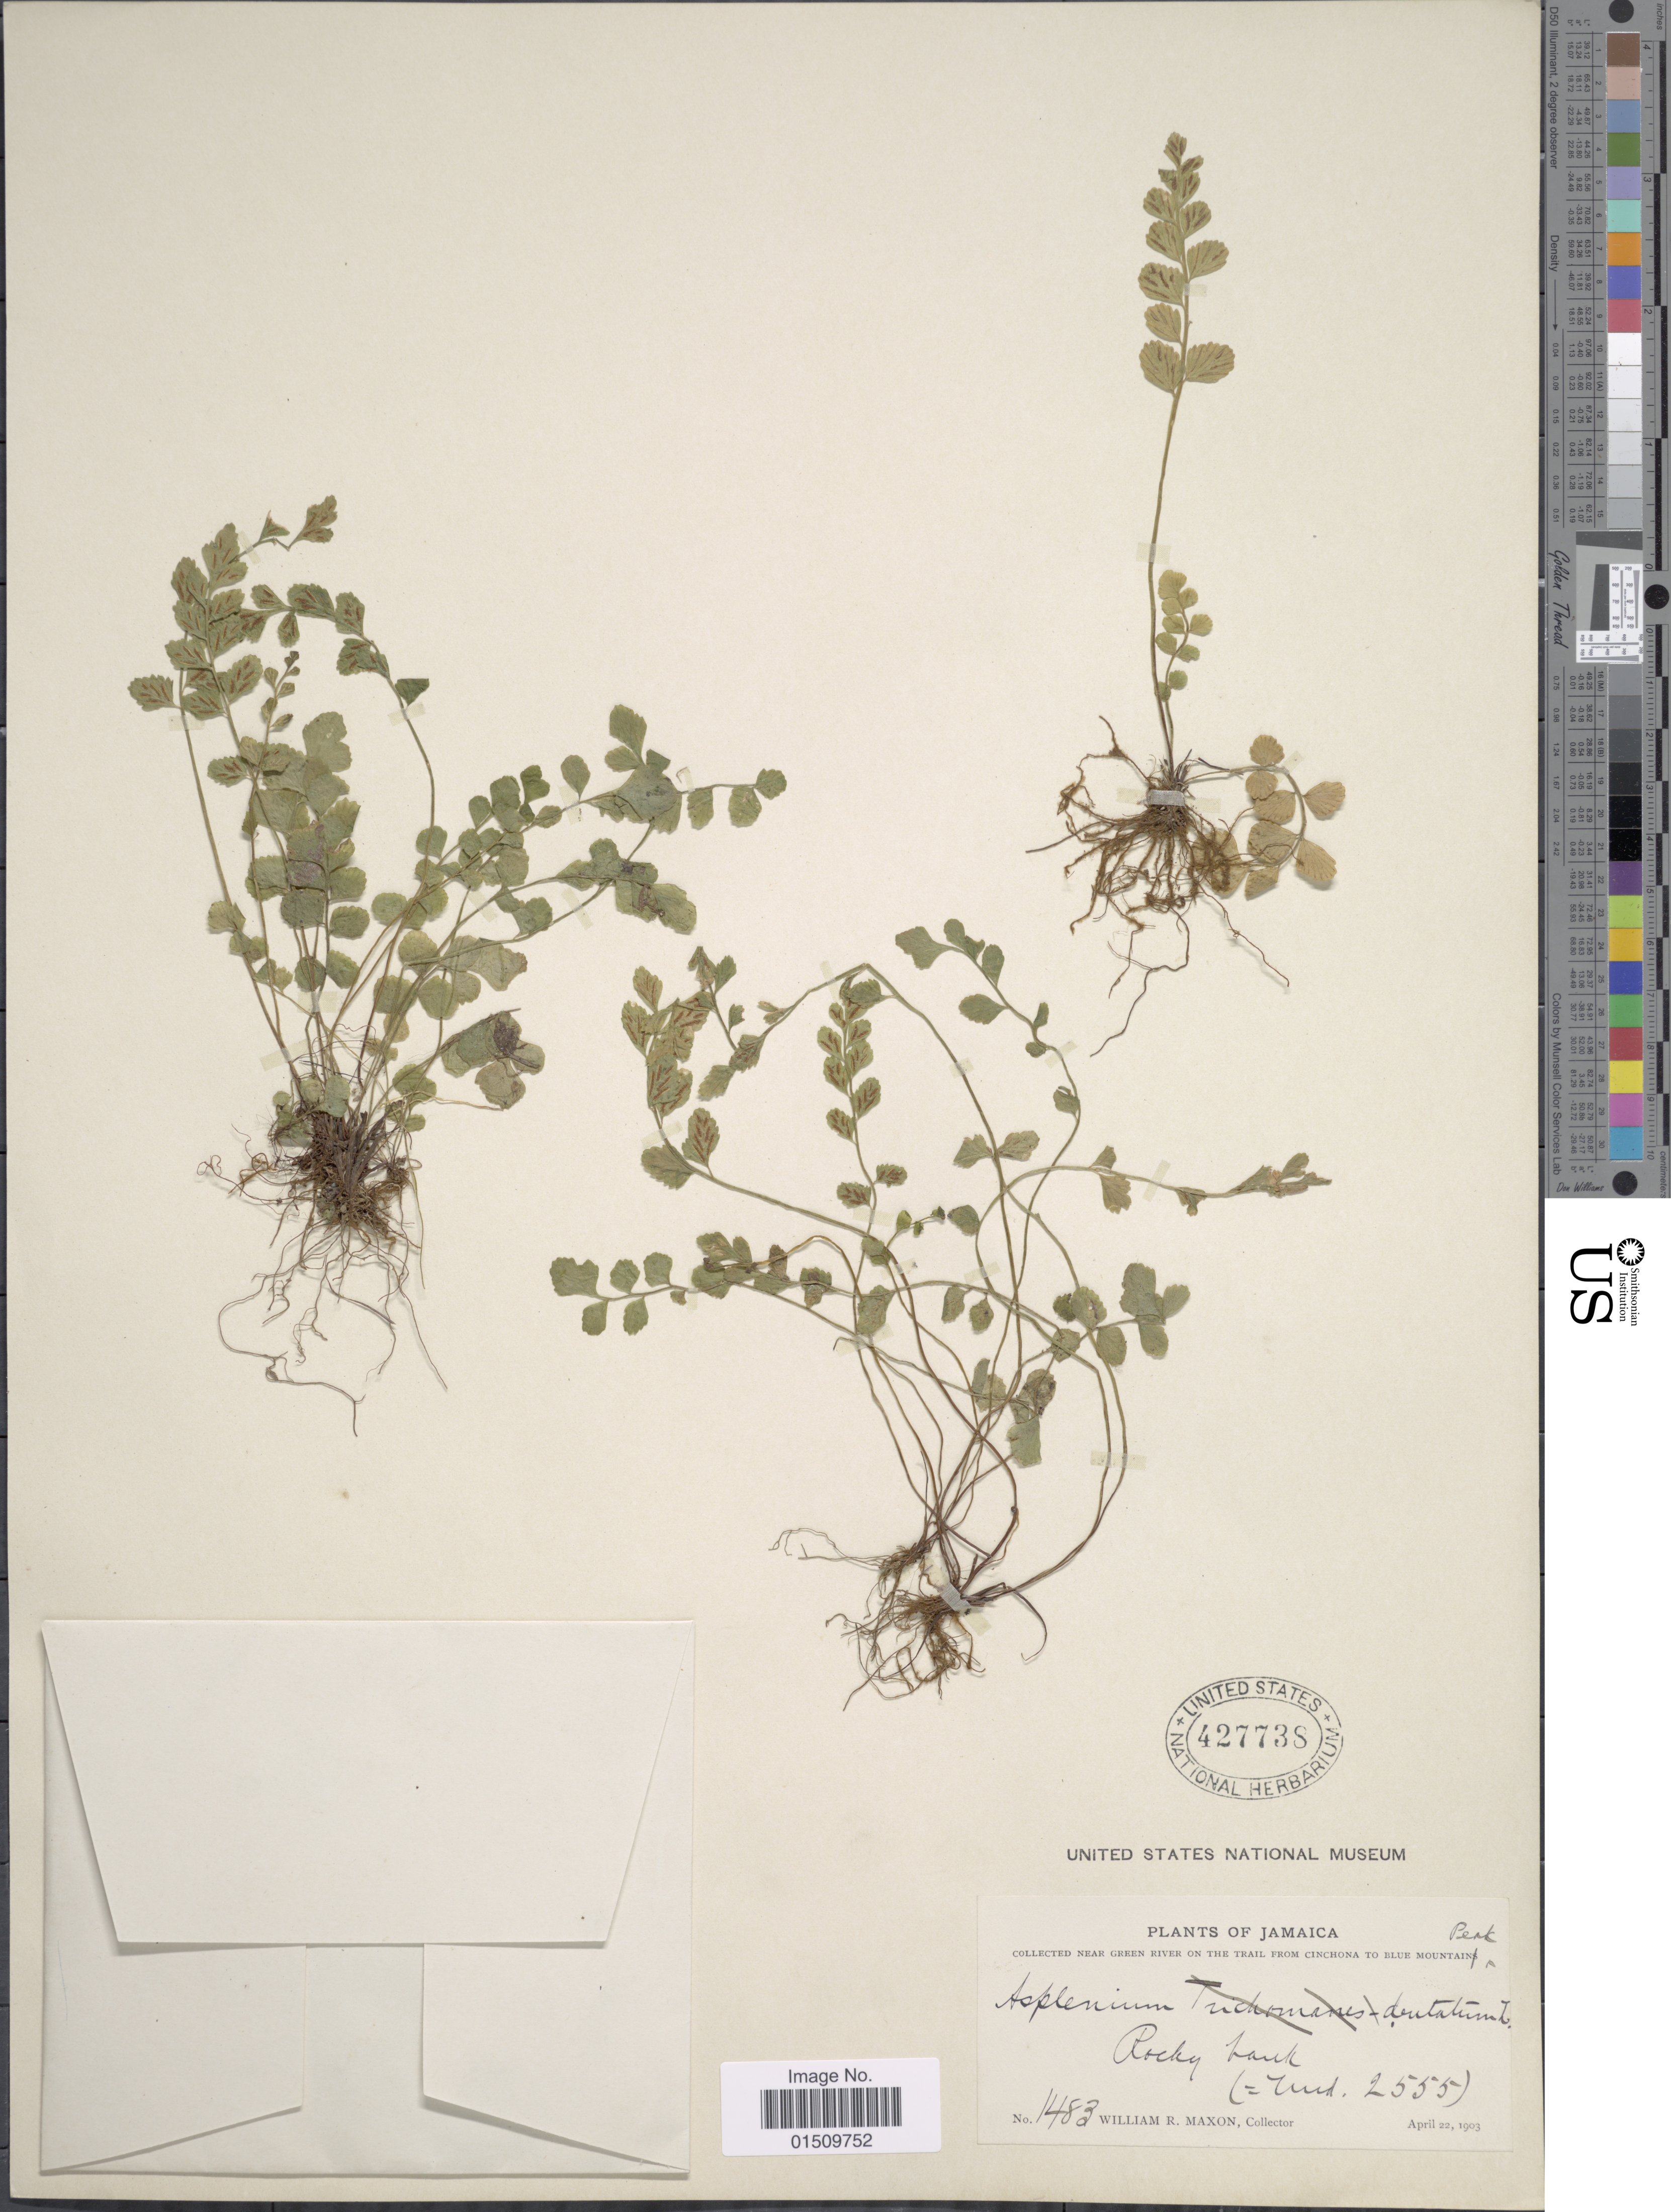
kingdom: Plantae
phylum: Tracheophyta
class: Polypodiopsida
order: Polypodiales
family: Aspleniaceae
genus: Asplenium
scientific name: Asplenium trichomanes-dentatum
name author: L.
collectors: W. R. Maxon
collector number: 1483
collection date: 1903-04-22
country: Jamaica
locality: Jamaica, near Green River on the trail from Cinchona to Blue Mountain Peak.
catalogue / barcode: US 427738